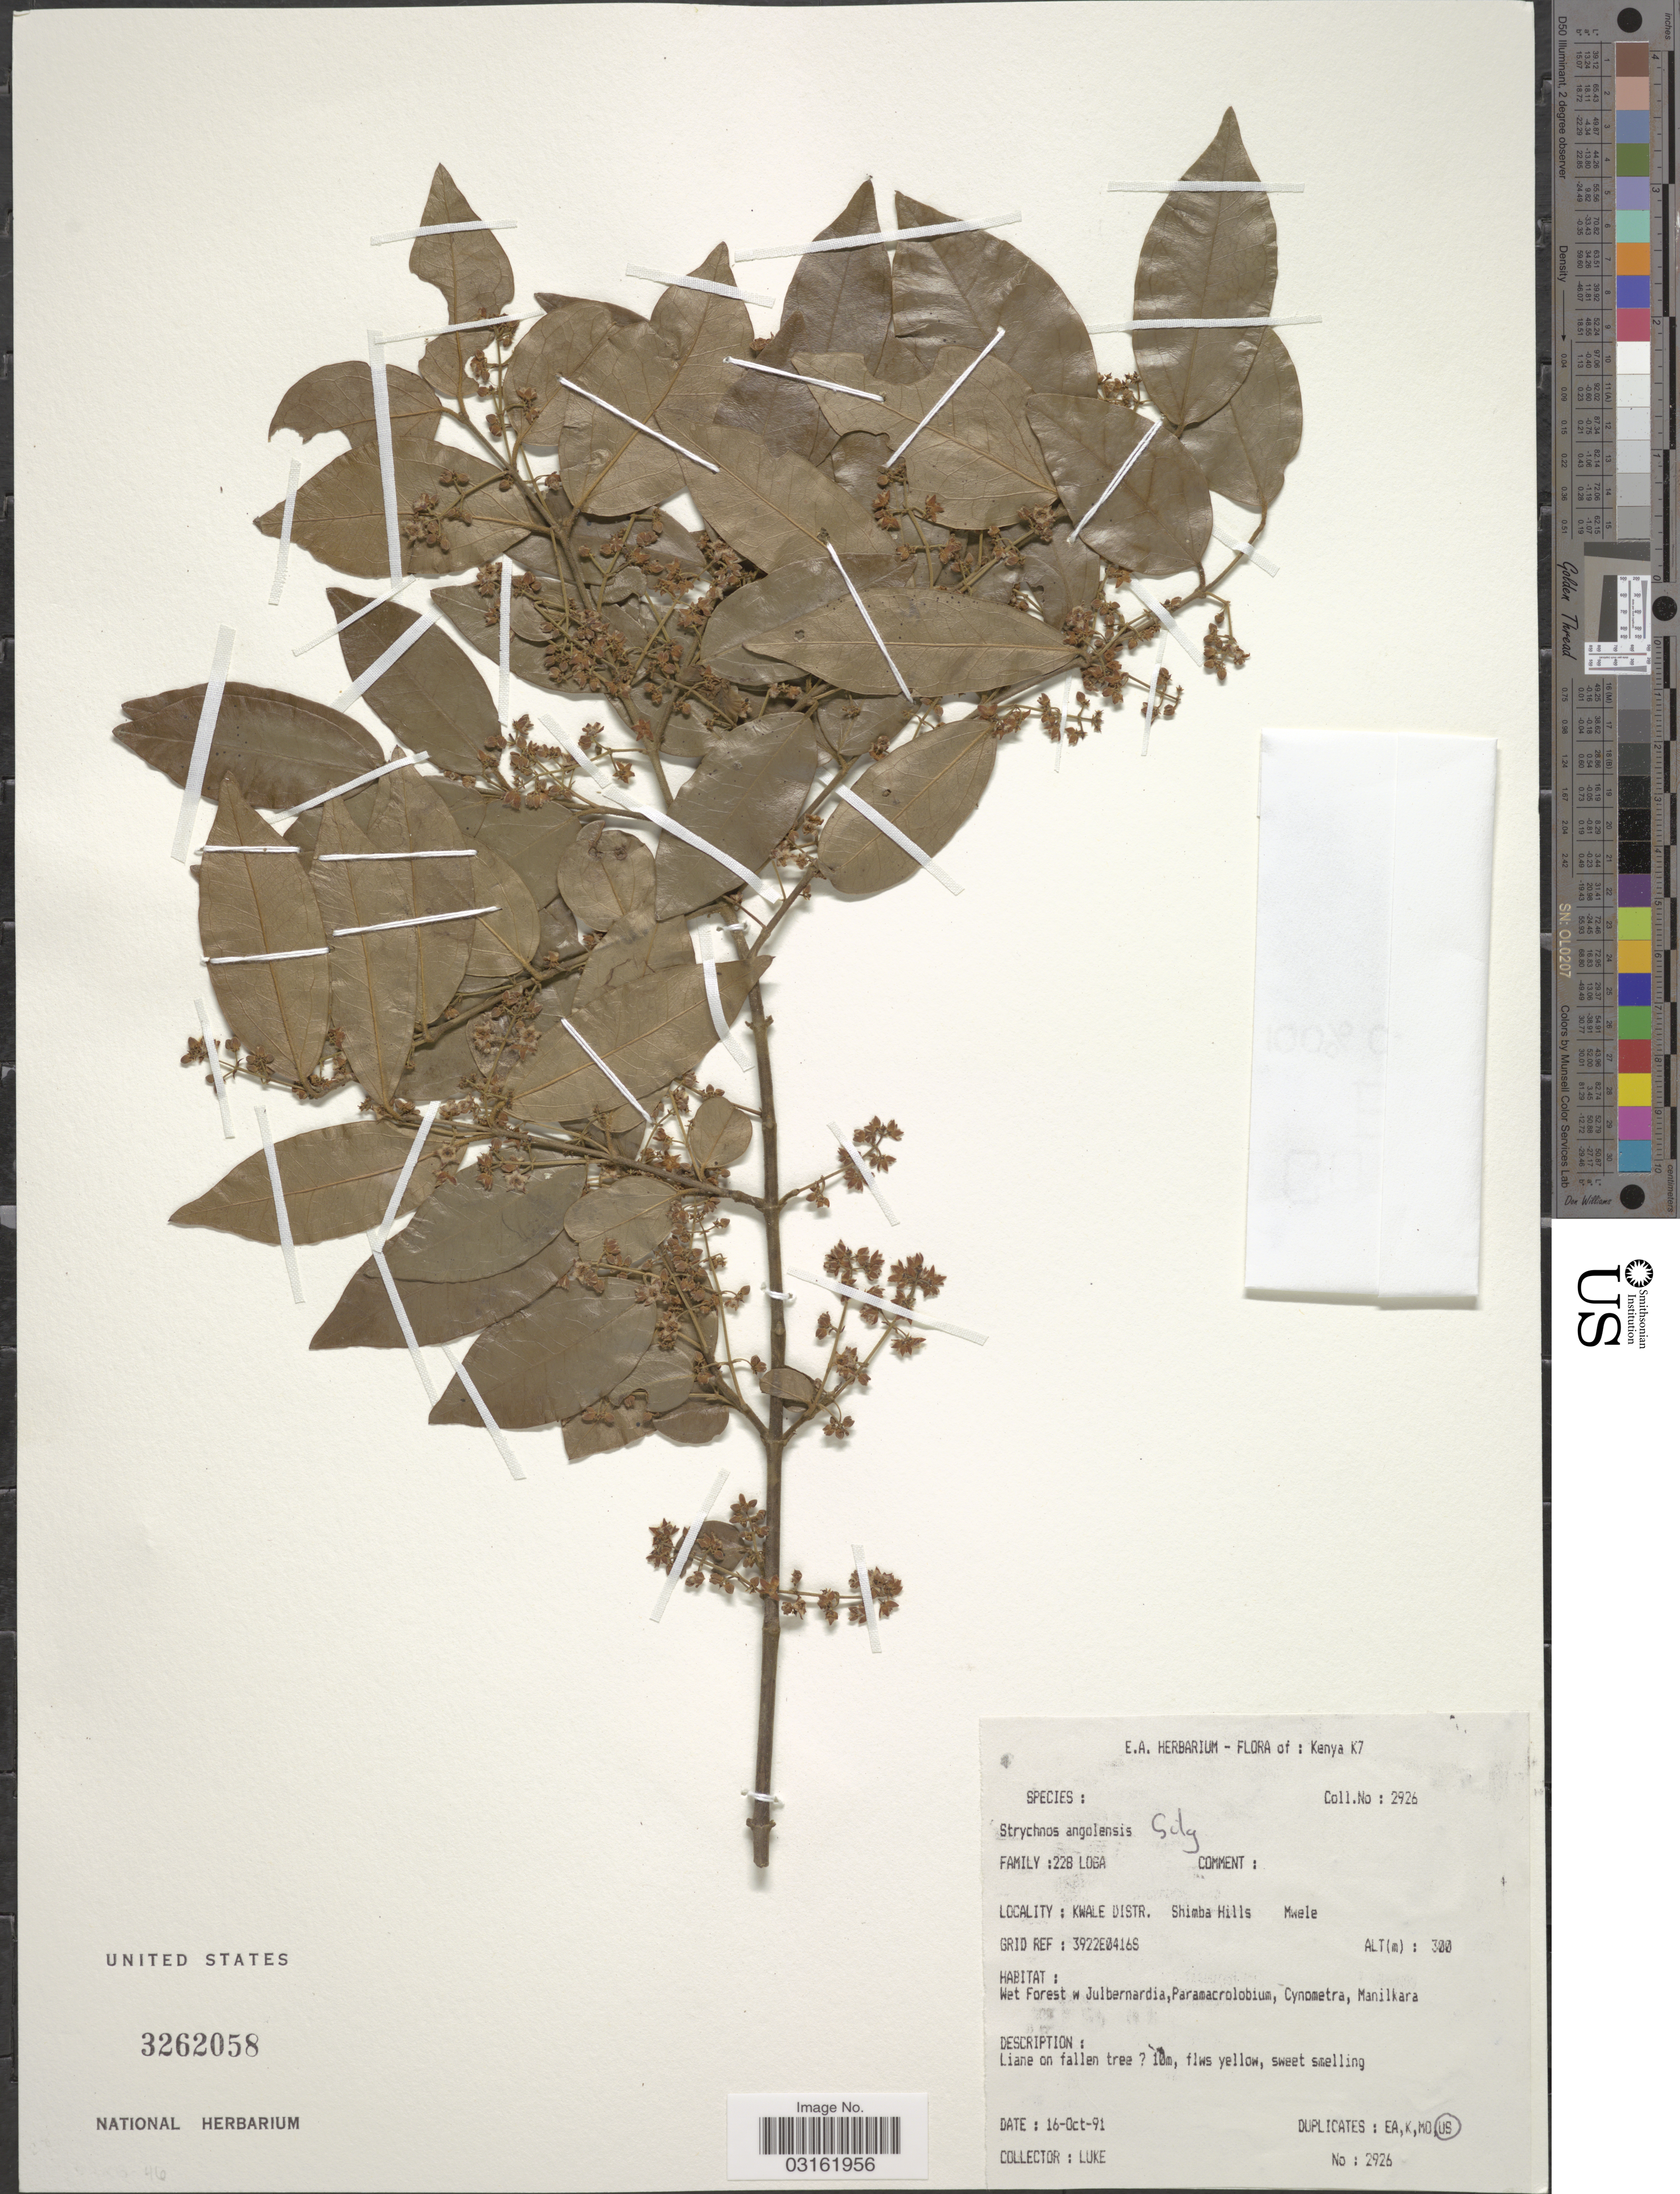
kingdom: Plantae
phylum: Tracheophyta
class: Magnoliopsida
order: Gentianales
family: Loganiaceae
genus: Strychnos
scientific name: Strychnos angolensis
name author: Gilg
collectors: -. Luke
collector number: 2926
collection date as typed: Transcribed d/m/y: 16/10/91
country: Kenya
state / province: Kwale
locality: Kenya K7. Kwale Distr. Shimba Hills. Mwele. Grid Ref: 3922E0416S.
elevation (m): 300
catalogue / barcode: US 3262058